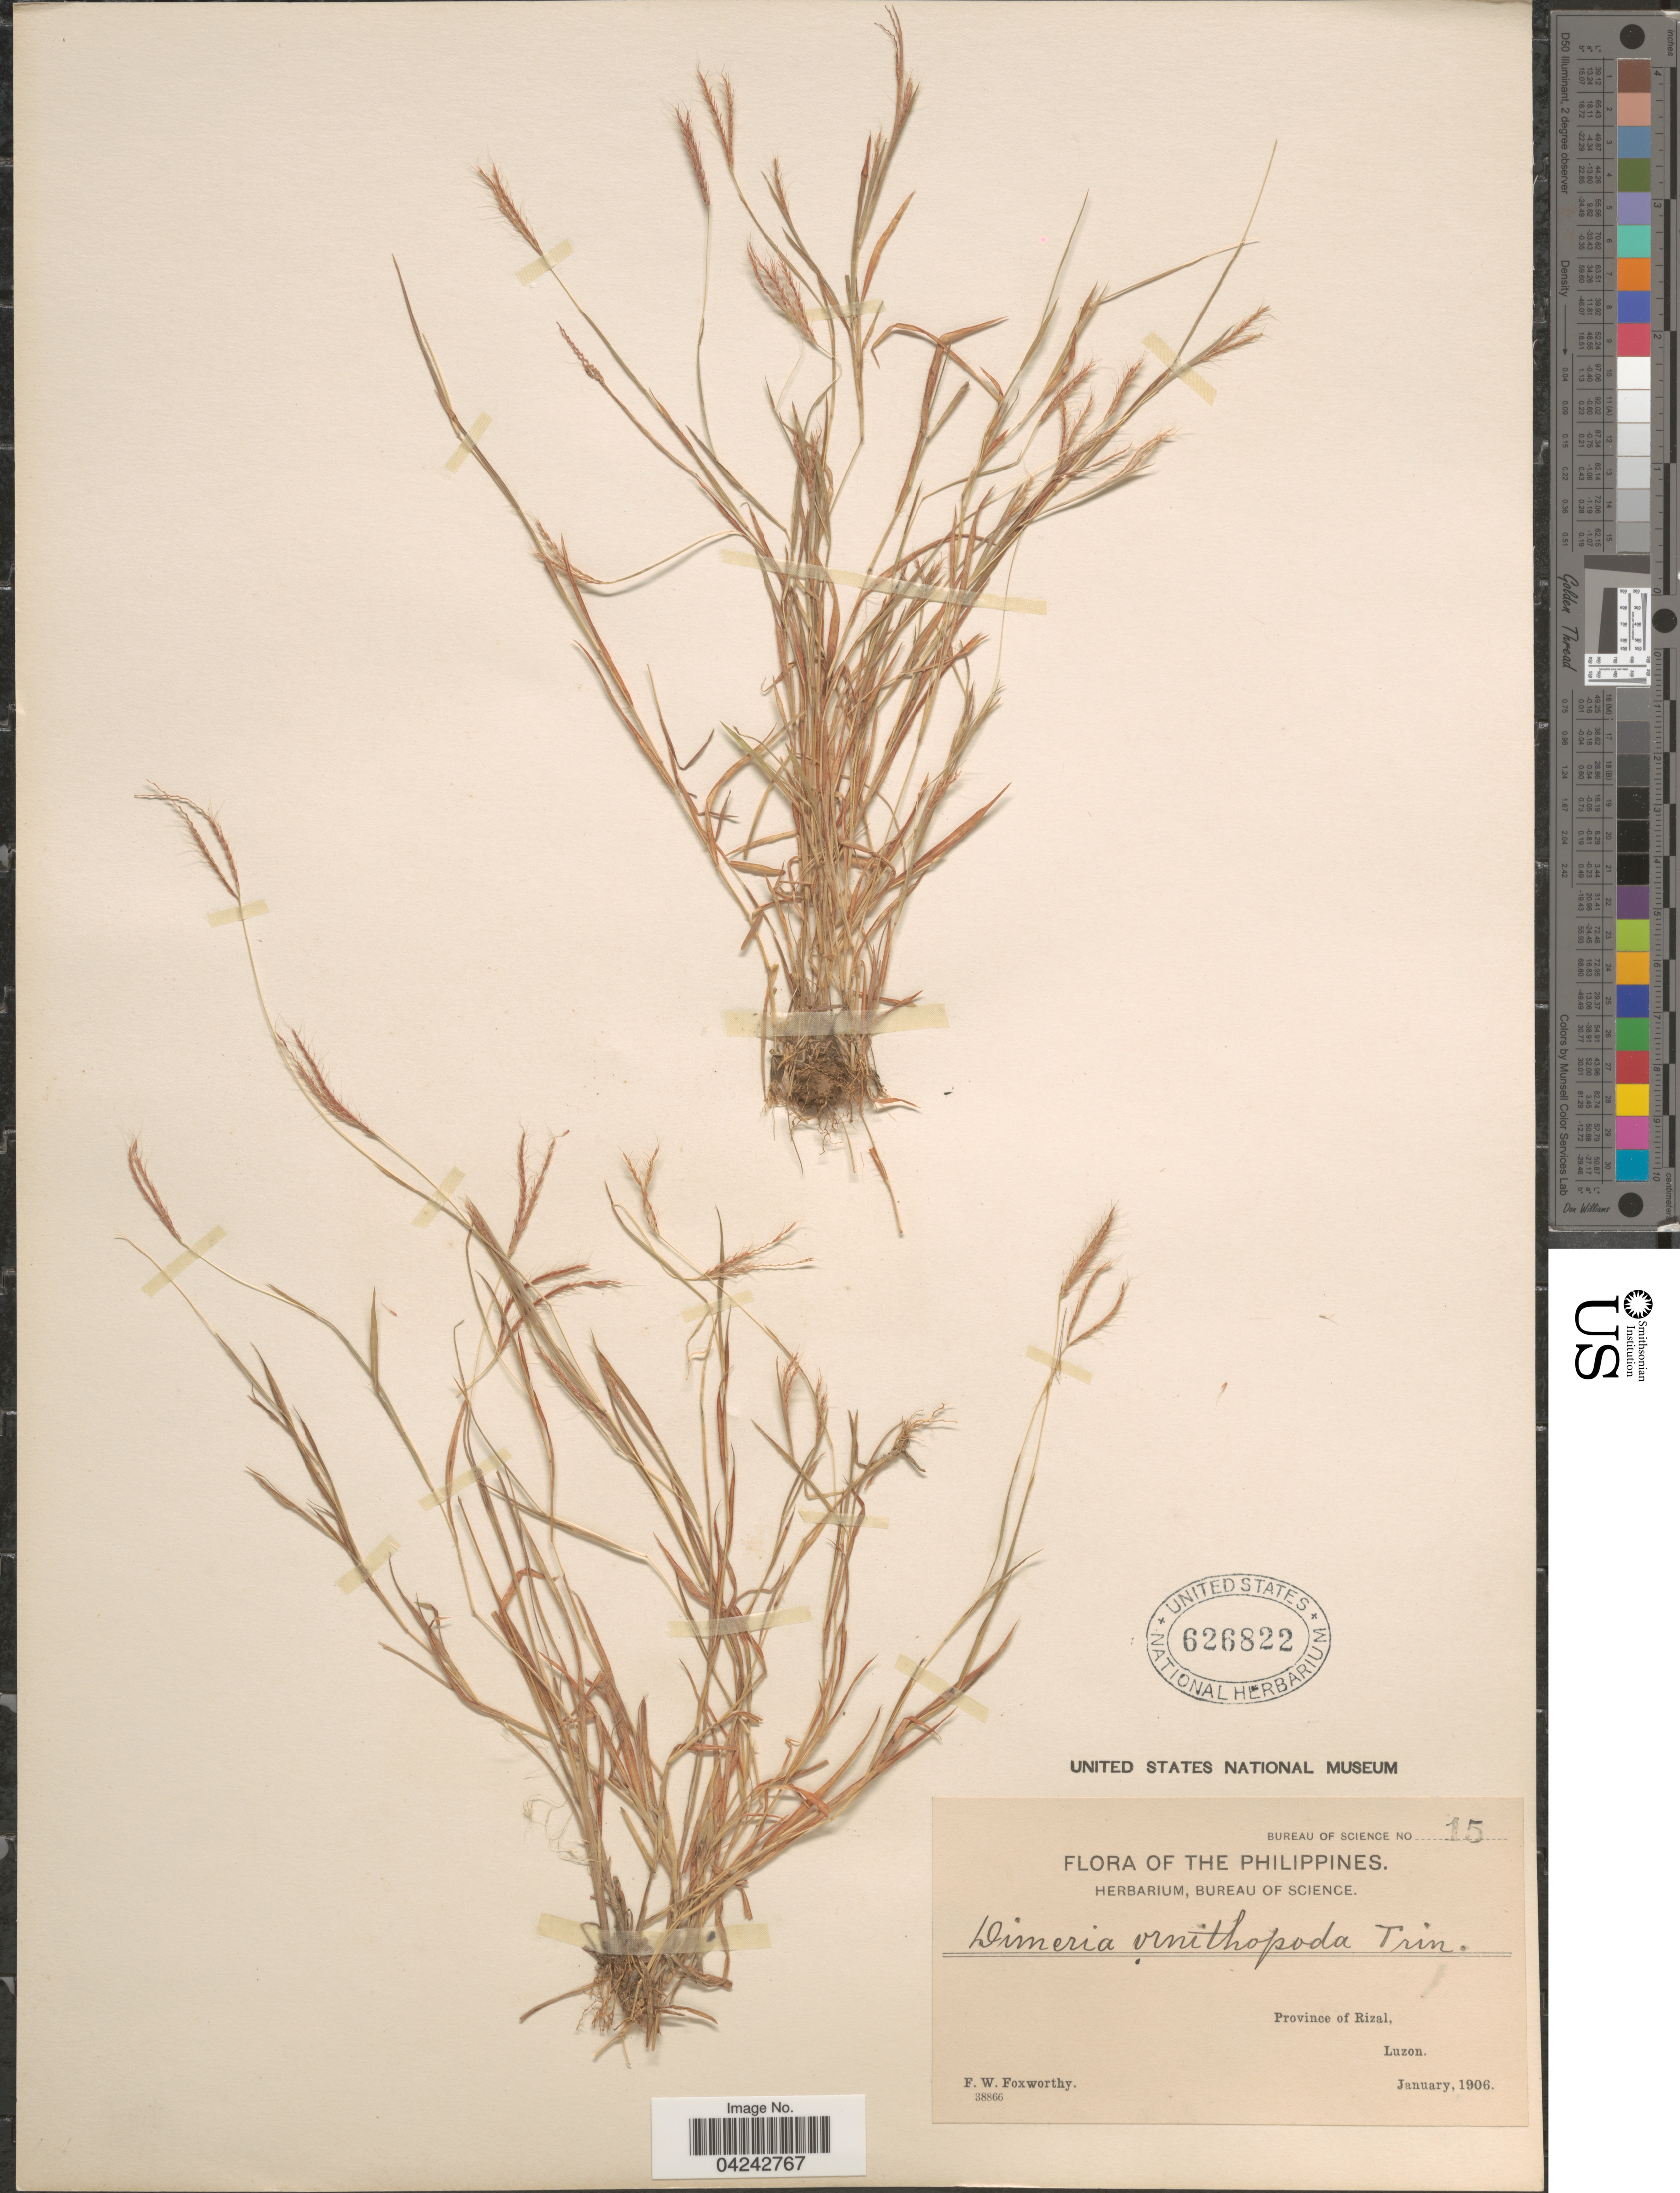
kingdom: Plantae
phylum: Tracheophyta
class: Liliopsida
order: Poales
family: Poaceae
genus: Dimeria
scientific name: Dimeria ornithopoda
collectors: F. W. Foxworthy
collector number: Bureau of Science 15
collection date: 1906-01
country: Philippines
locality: Province of Rizal, Luzon.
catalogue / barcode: US 626822